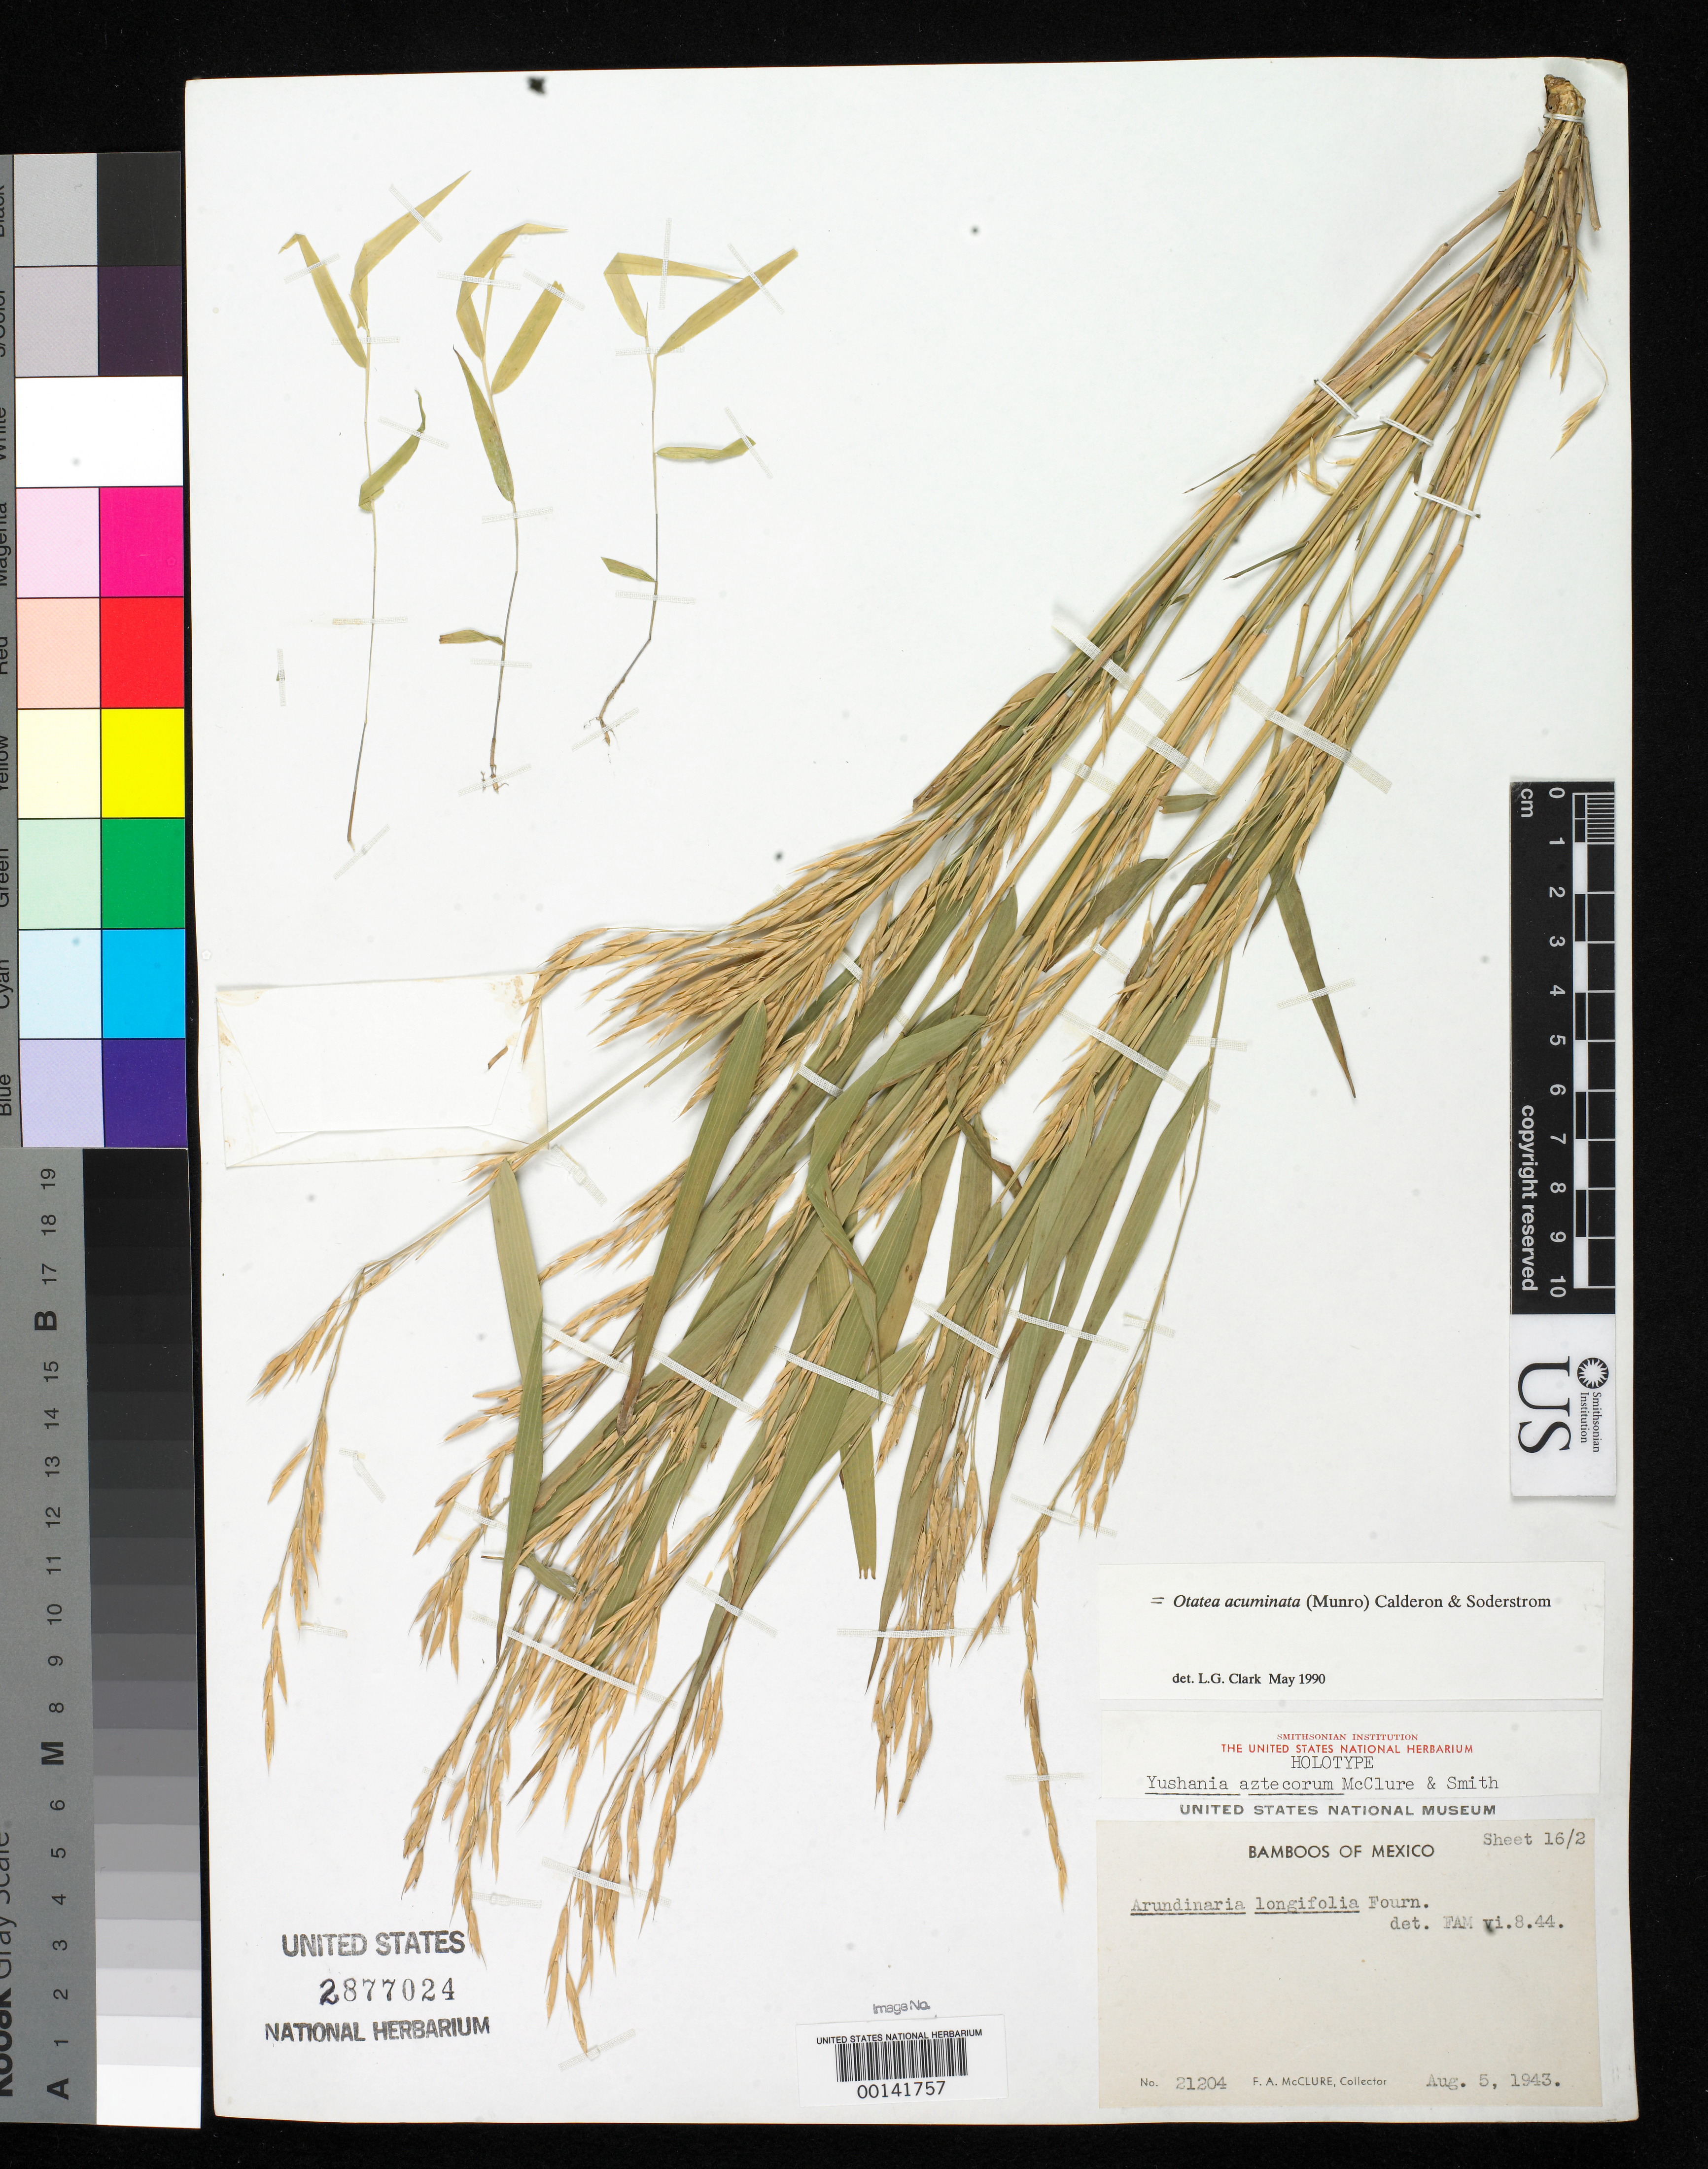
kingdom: Plantae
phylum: Tracheophyta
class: Liliopsida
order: Poales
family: Poaceae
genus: Yushania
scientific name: Yushania aztecorum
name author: McClure & E.W. Sm.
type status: Holotype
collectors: F. A. McClure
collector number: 21204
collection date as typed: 05 Aug 1943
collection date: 1943-08-05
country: Mexico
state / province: Sinaloa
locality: Slopes of La Dispensa, inland from Roasrio. [Rosario?]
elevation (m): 457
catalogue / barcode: US 2877024